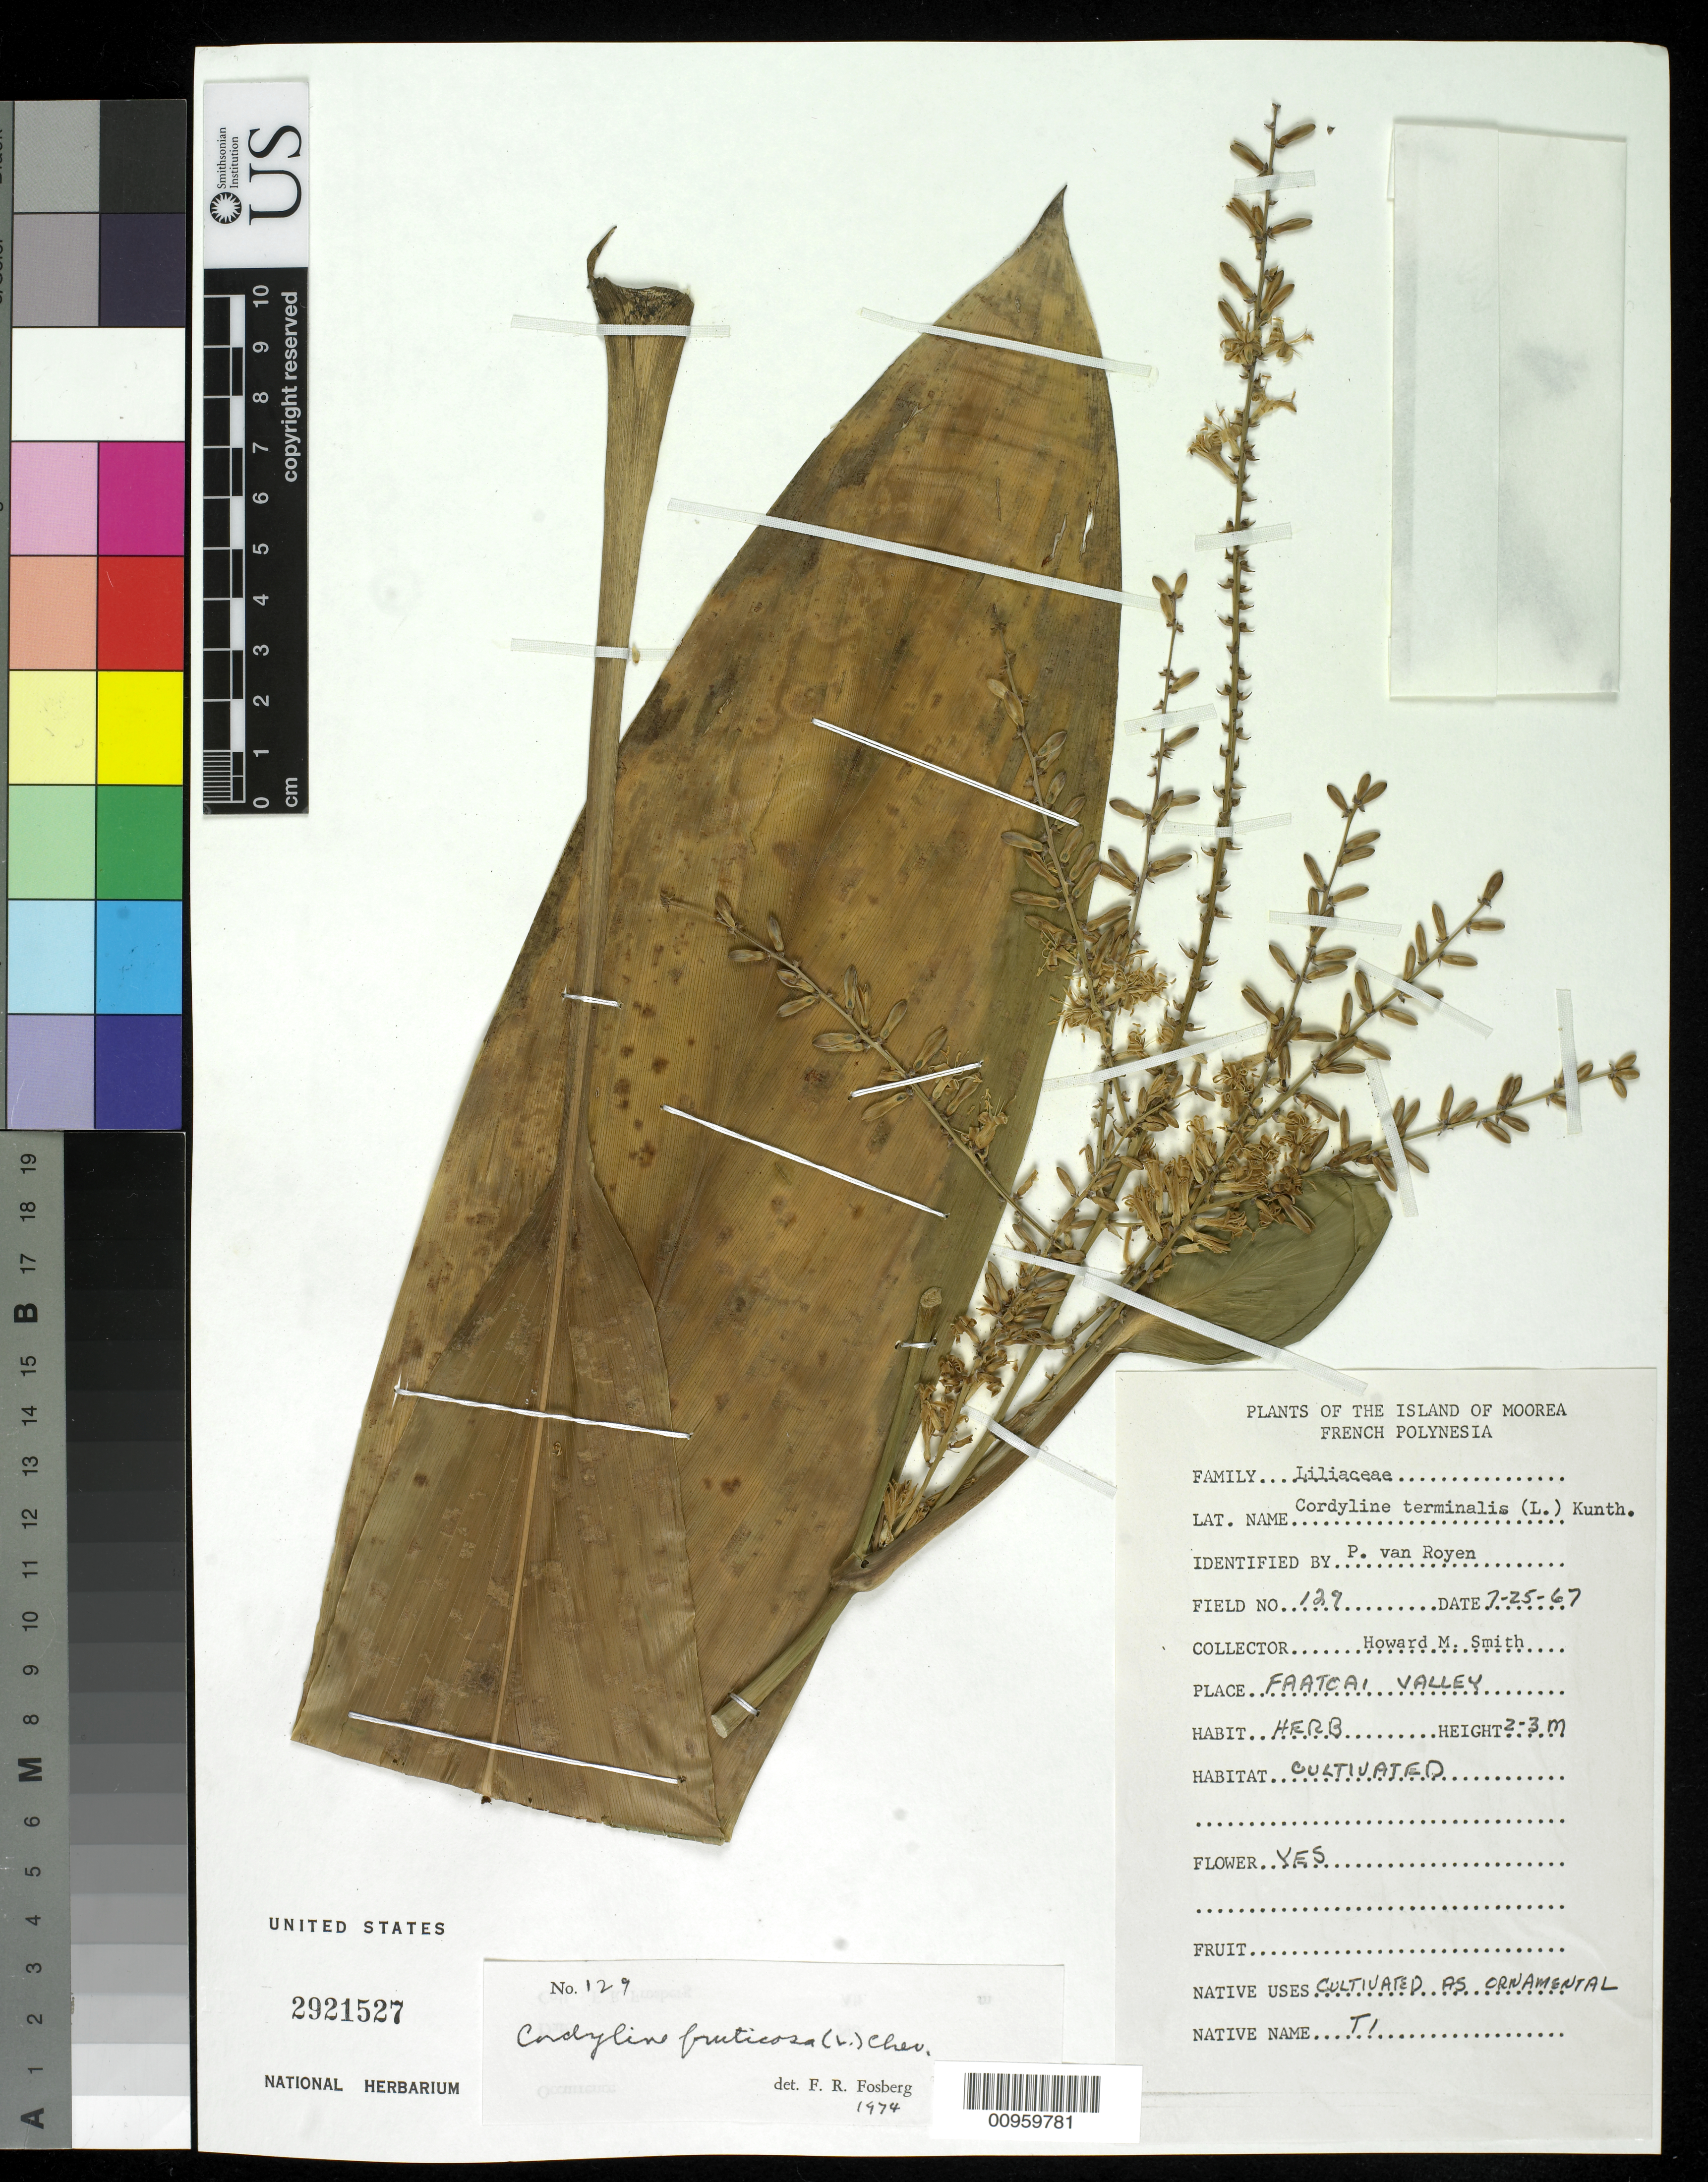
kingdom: Plantae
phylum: Tracheophyta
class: Liliopsida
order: Asparagales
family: Asparagaceae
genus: Cordyline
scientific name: Cordyline fruticosa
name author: (L.) A. Chev.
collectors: H. M. Smith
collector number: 129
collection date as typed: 25 Jul 1967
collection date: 1967-07-25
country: French Polynesia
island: Moorea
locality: Faatcai Valley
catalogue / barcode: US 2921527